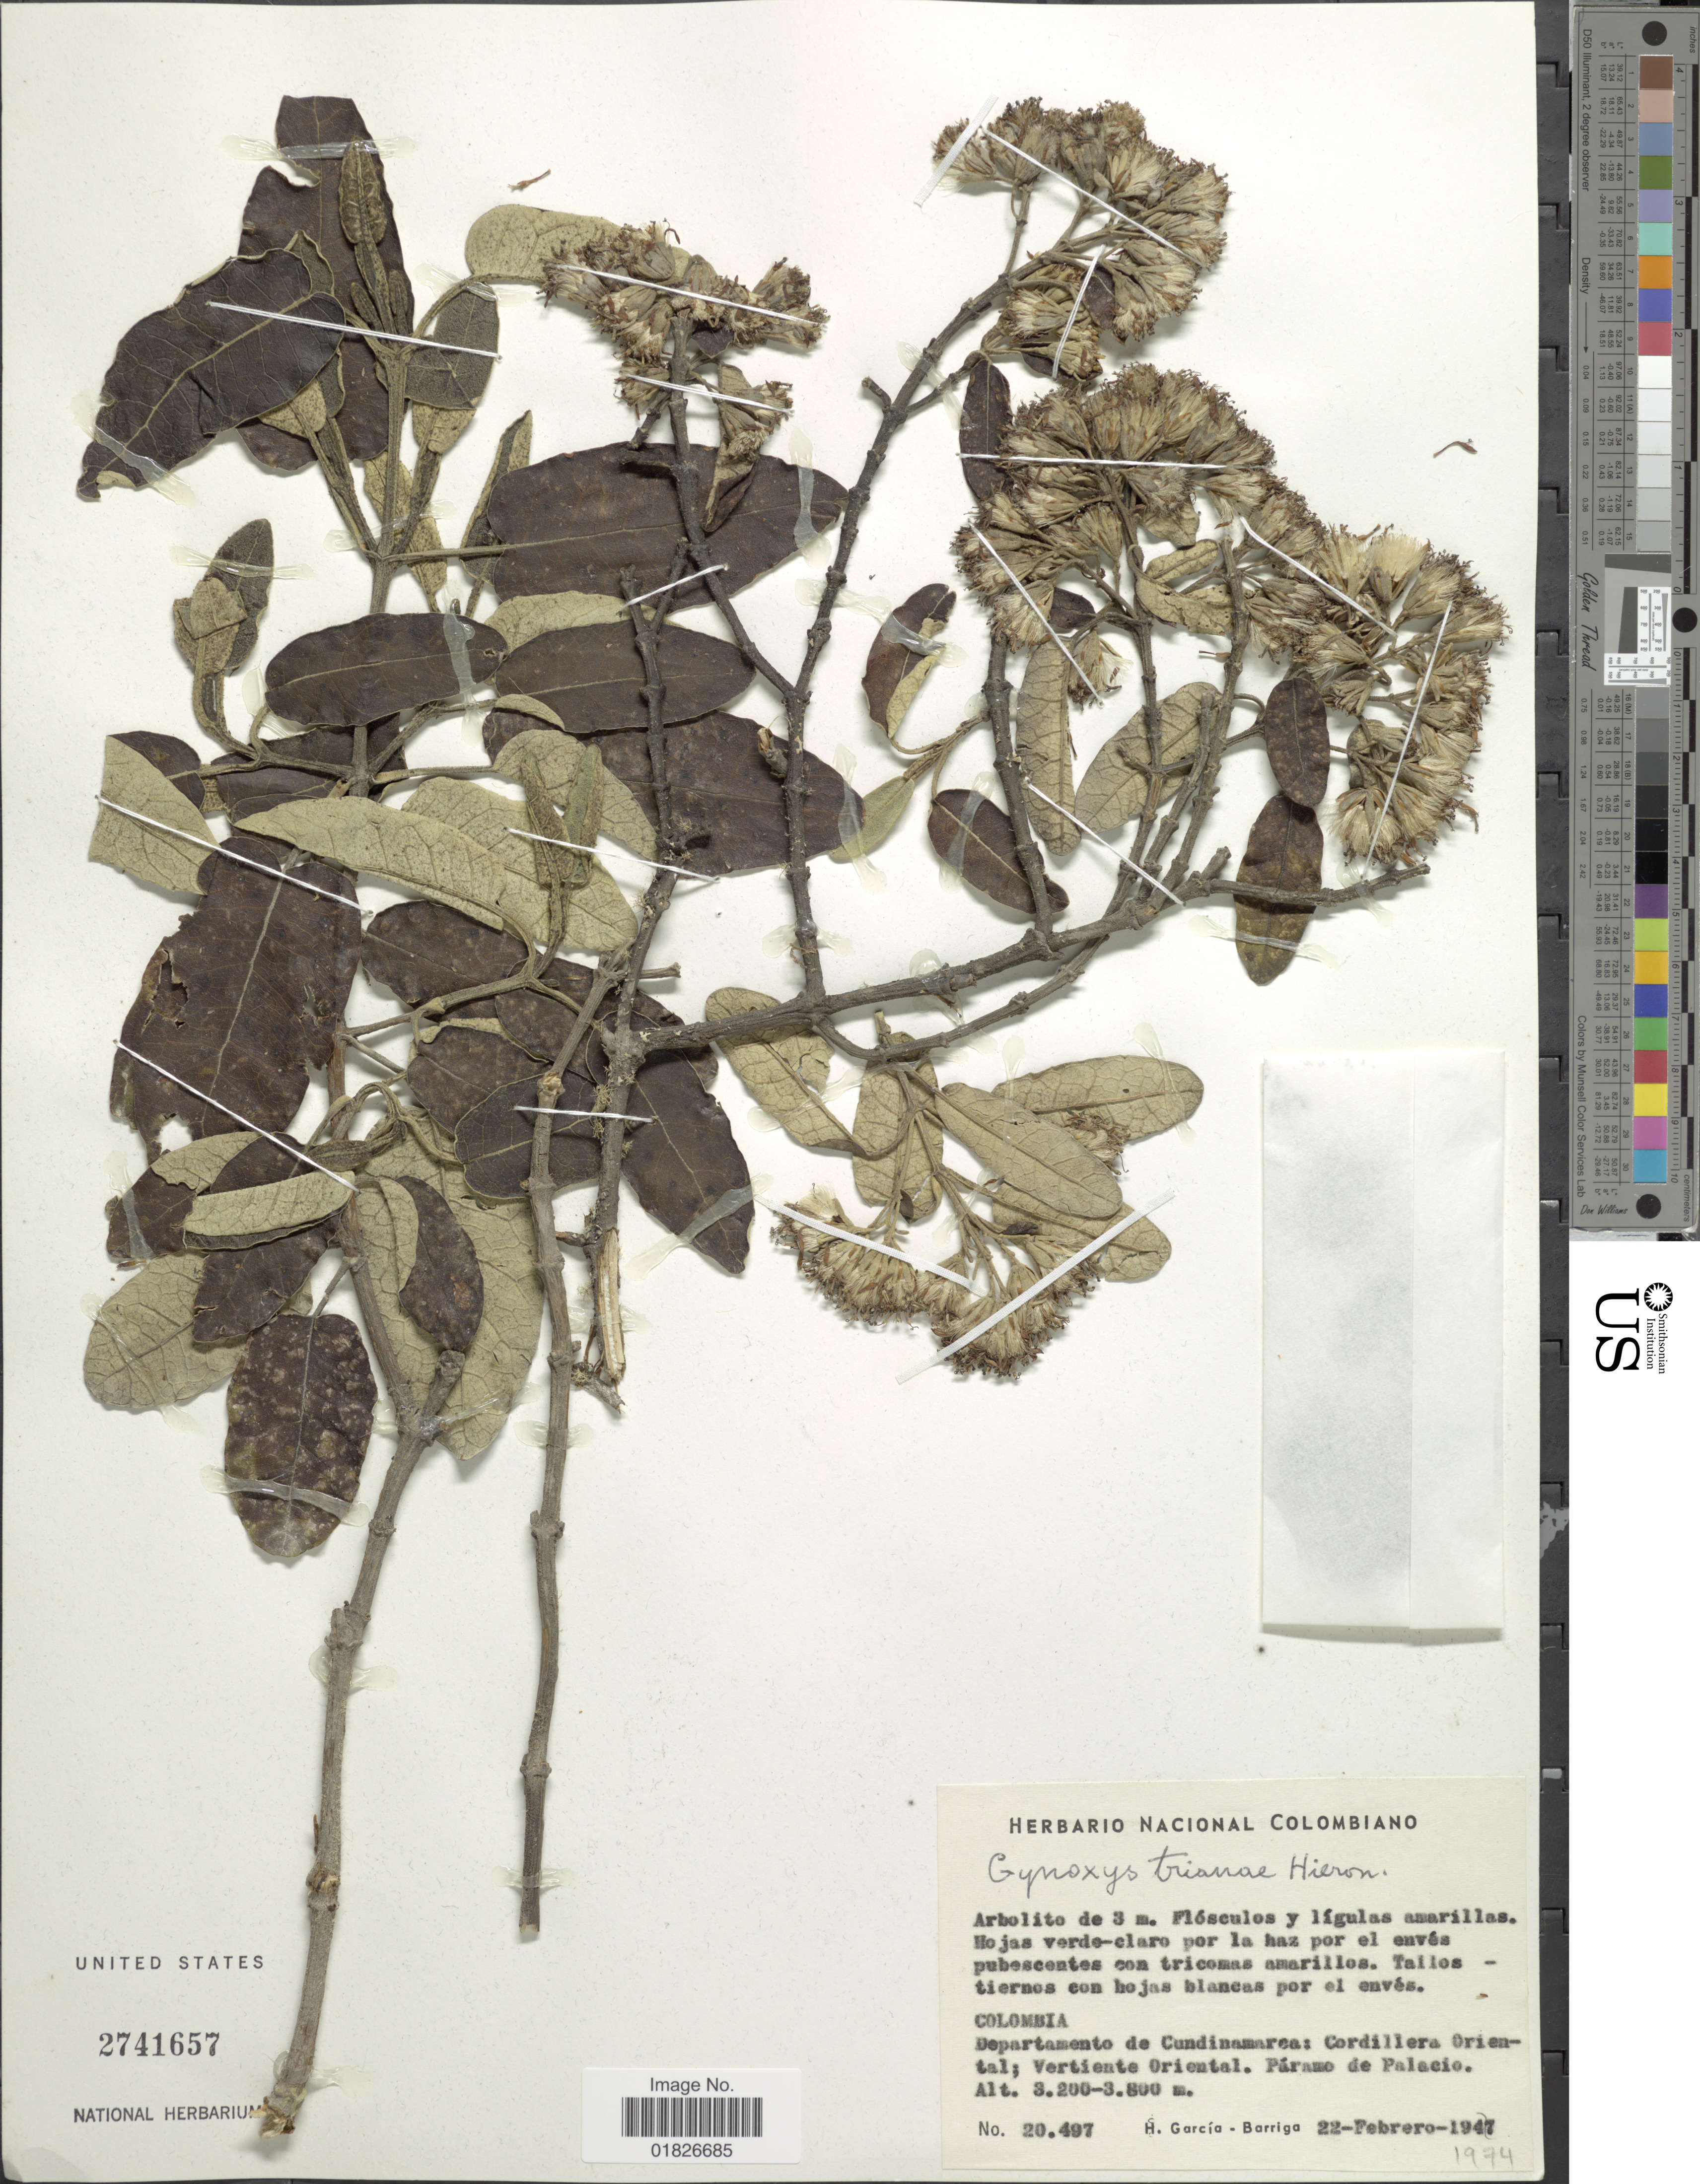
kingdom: Plantae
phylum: Tracheophyta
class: Magnoliopsida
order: Asterales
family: Asteraceae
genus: Gynoxys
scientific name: Gynoxys trianae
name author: Hieron.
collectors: H. García Barriga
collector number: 20497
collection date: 1974-02-22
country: Colombia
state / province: Cundinamarca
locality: Cordillera Oriental, Vertiente Oriental, Paramo de Palacio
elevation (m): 3200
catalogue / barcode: US 2741657